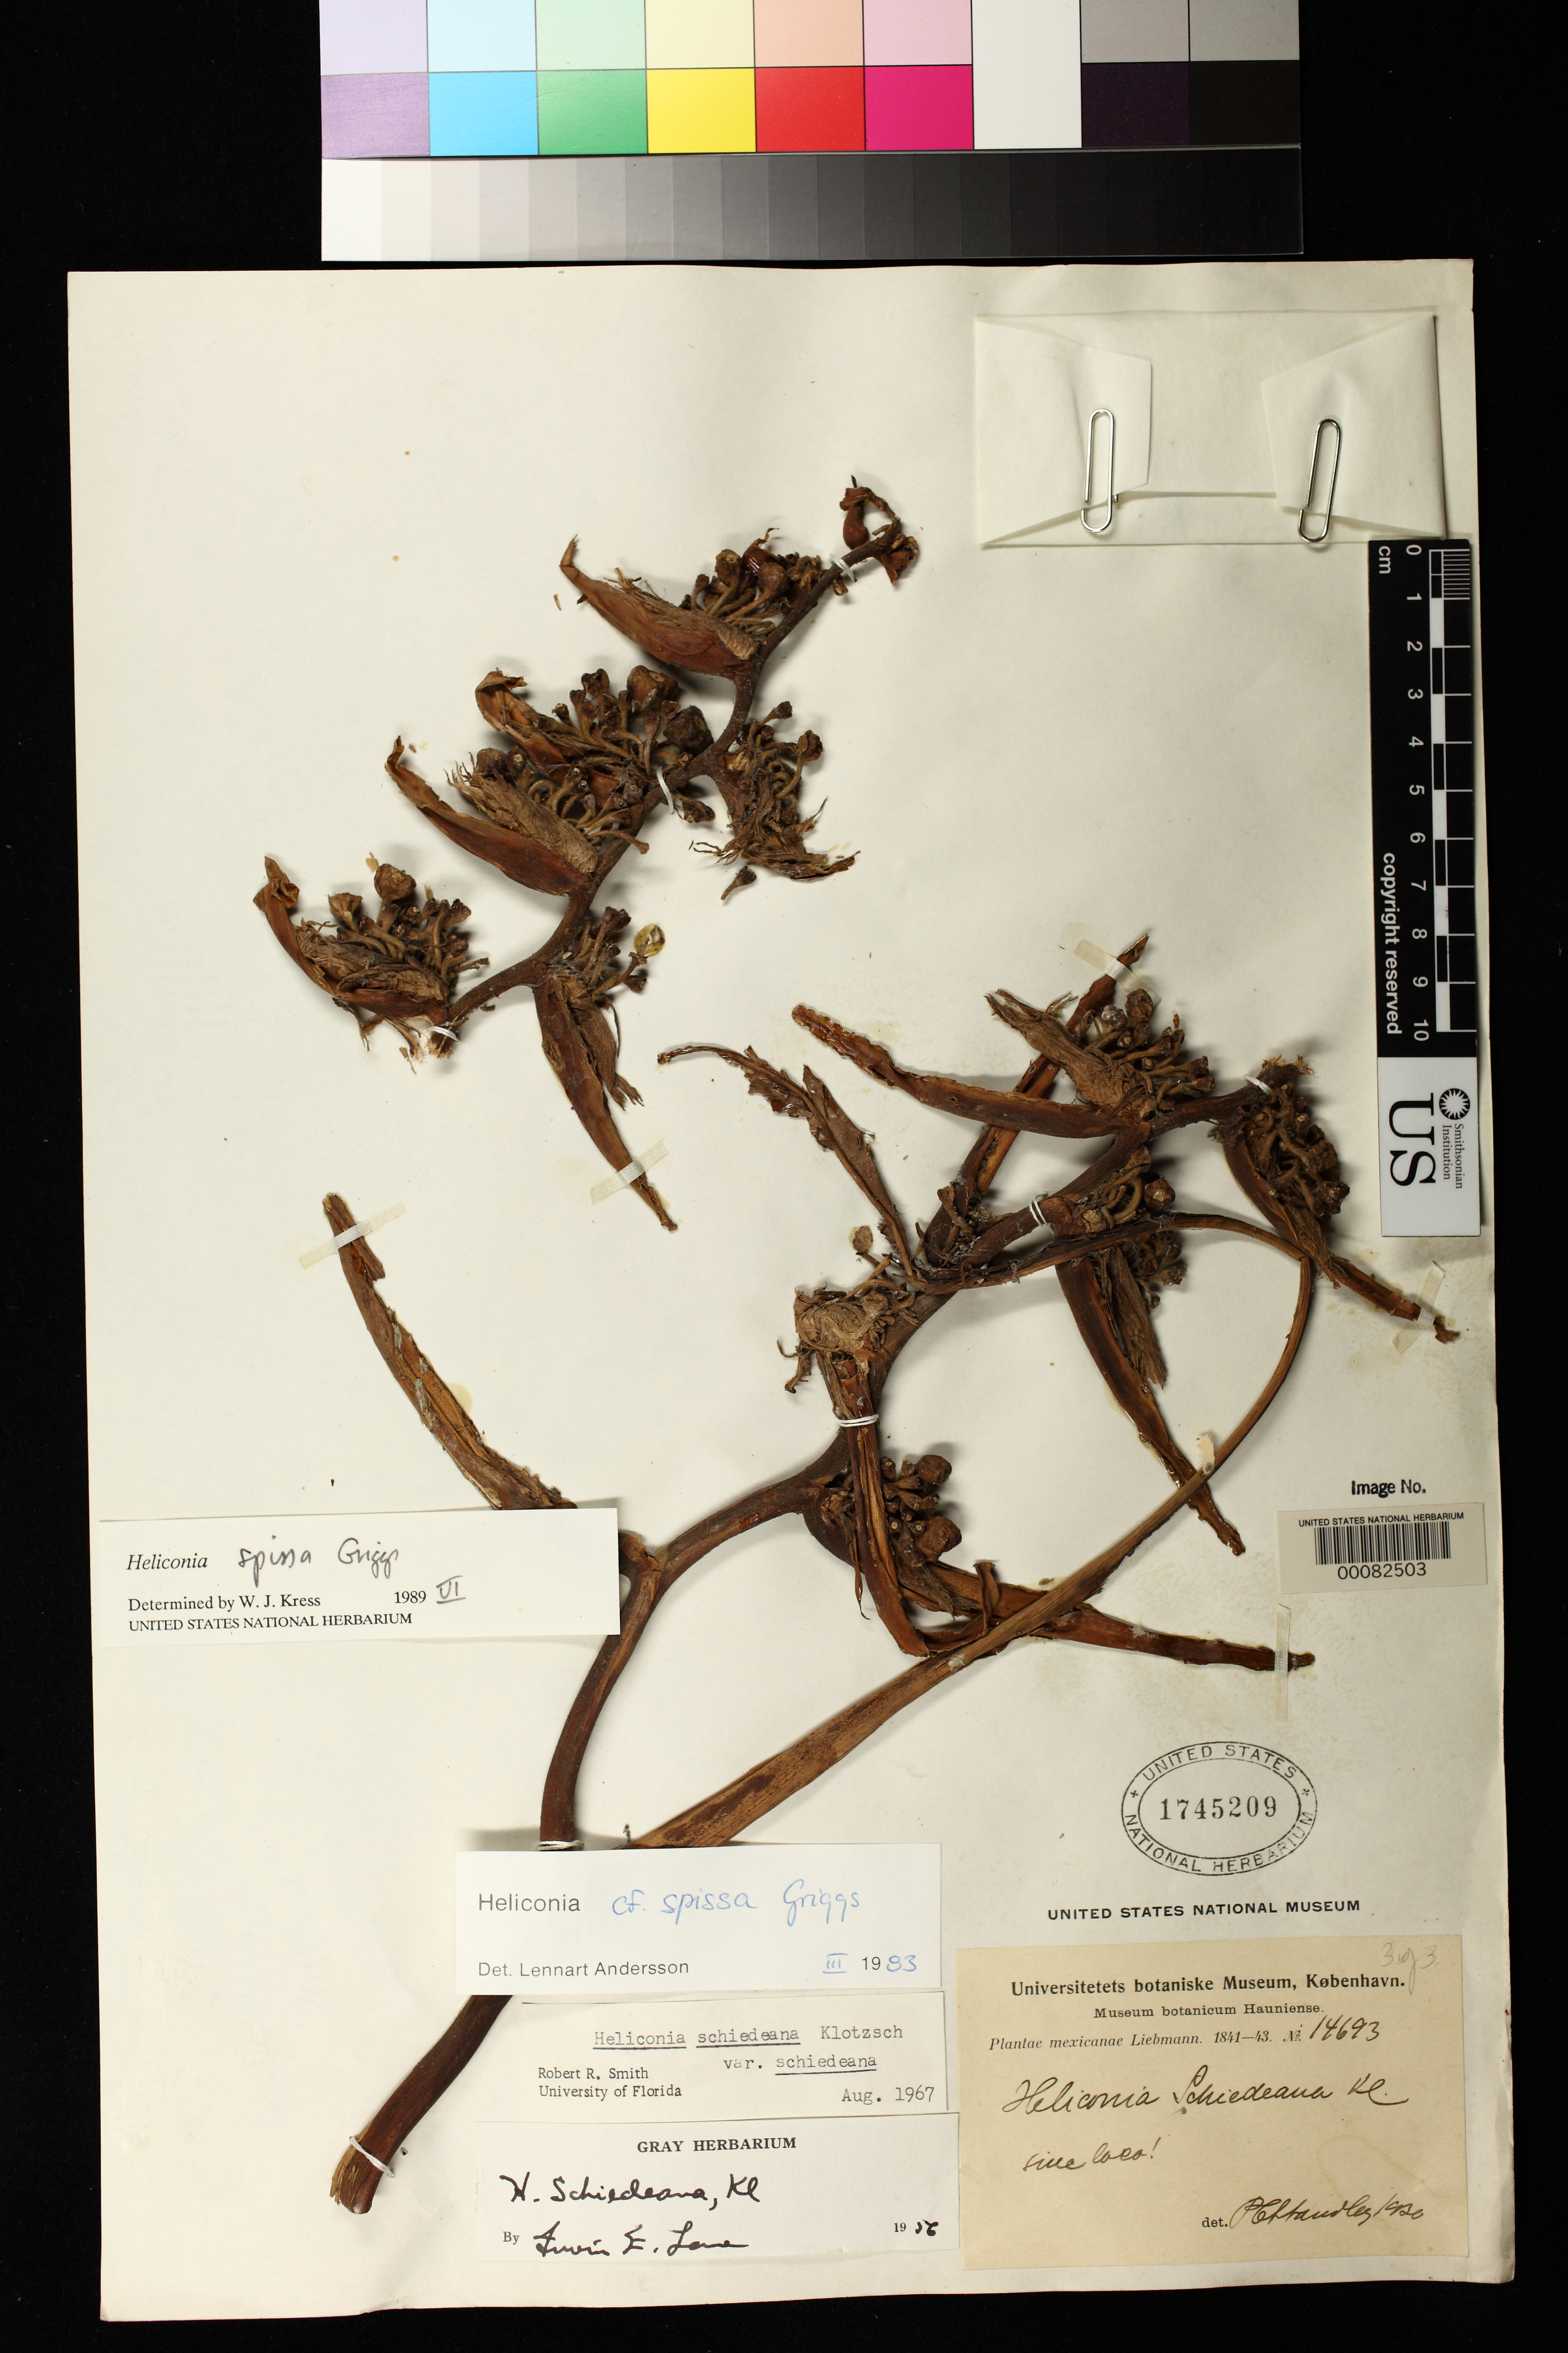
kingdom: Plantae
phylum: Tracheophyta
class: Liliopsida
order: Zingiberales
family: Heliconiaceae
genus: Heliconia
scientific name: Heliconia spissa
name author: R.F. Griggs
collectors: F. M. Liebmann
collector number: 14693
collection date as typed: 1841 to -- --- 1843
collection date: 1841/1843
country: Mexico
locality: E of Monserrat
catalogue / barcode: US 1745209